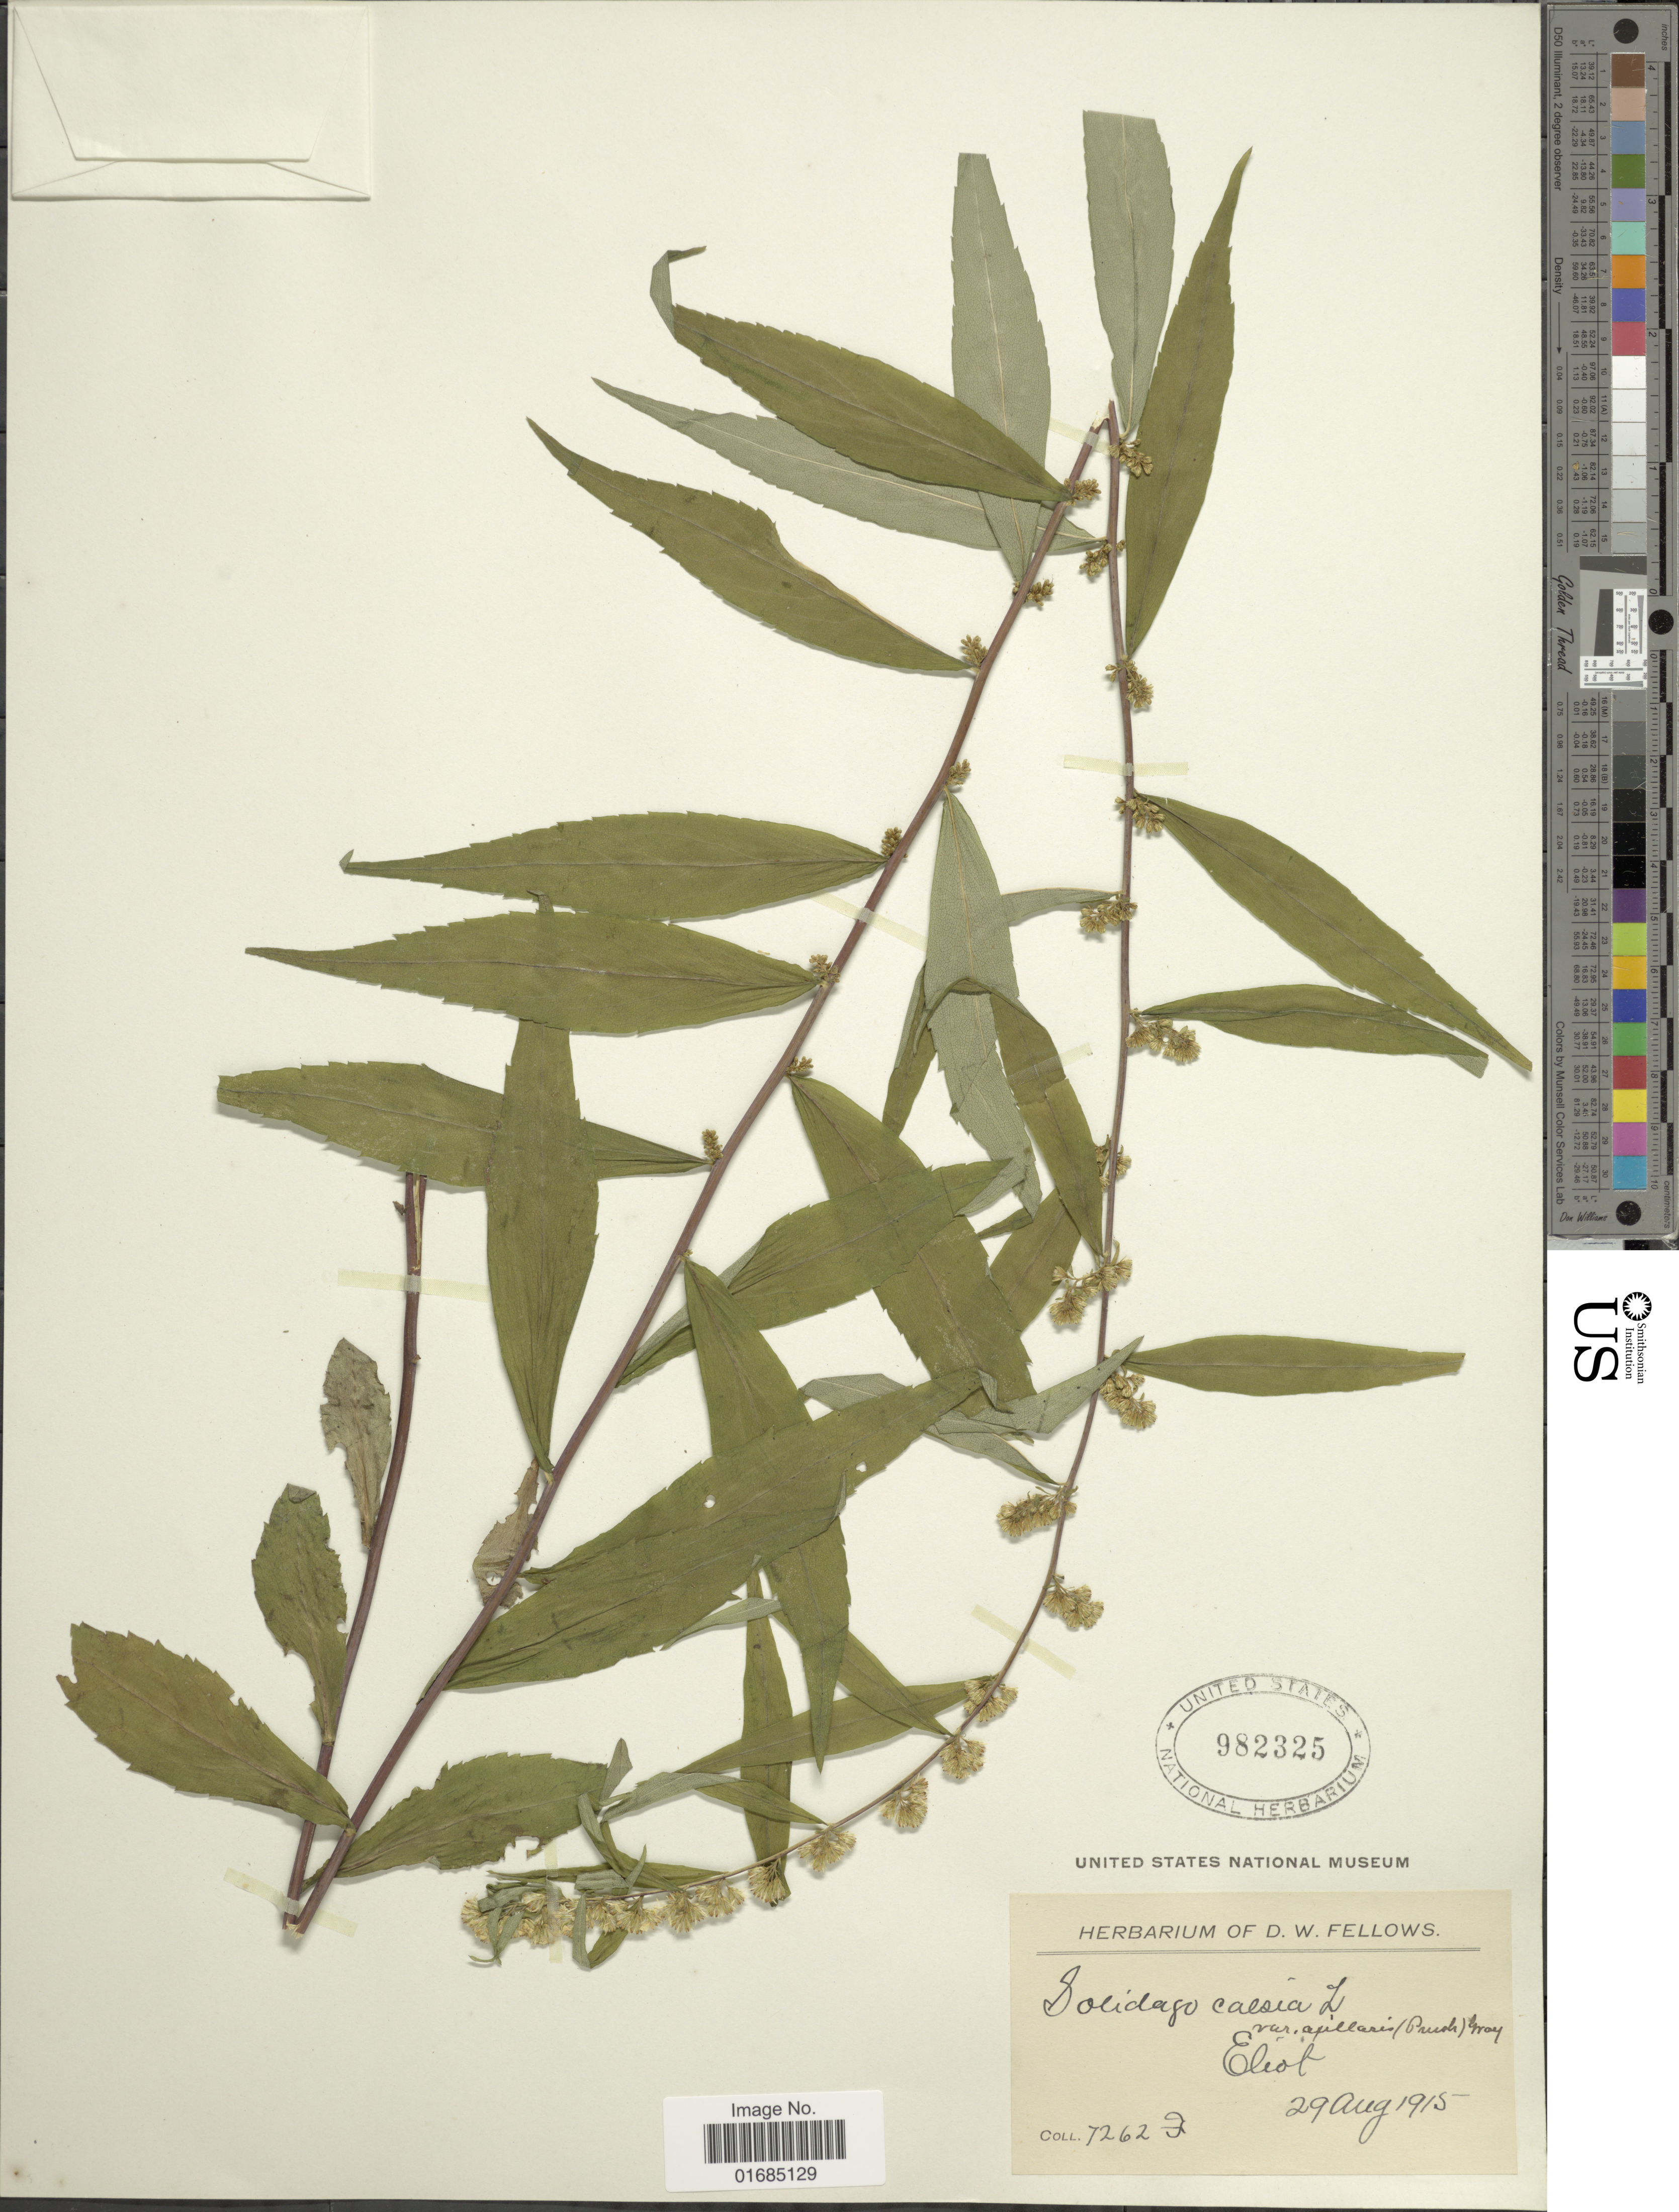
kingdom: Plantae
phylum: Tracheophyta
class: Magnoliopsida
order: Asterales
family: Asteraceae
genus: Solidago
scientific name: Solidago caesia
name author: L.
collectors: D. W. Fellows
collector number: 7262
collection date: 1915-08-29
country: United States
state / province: Maine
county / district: York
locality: Eliot.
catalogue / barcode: US 982325